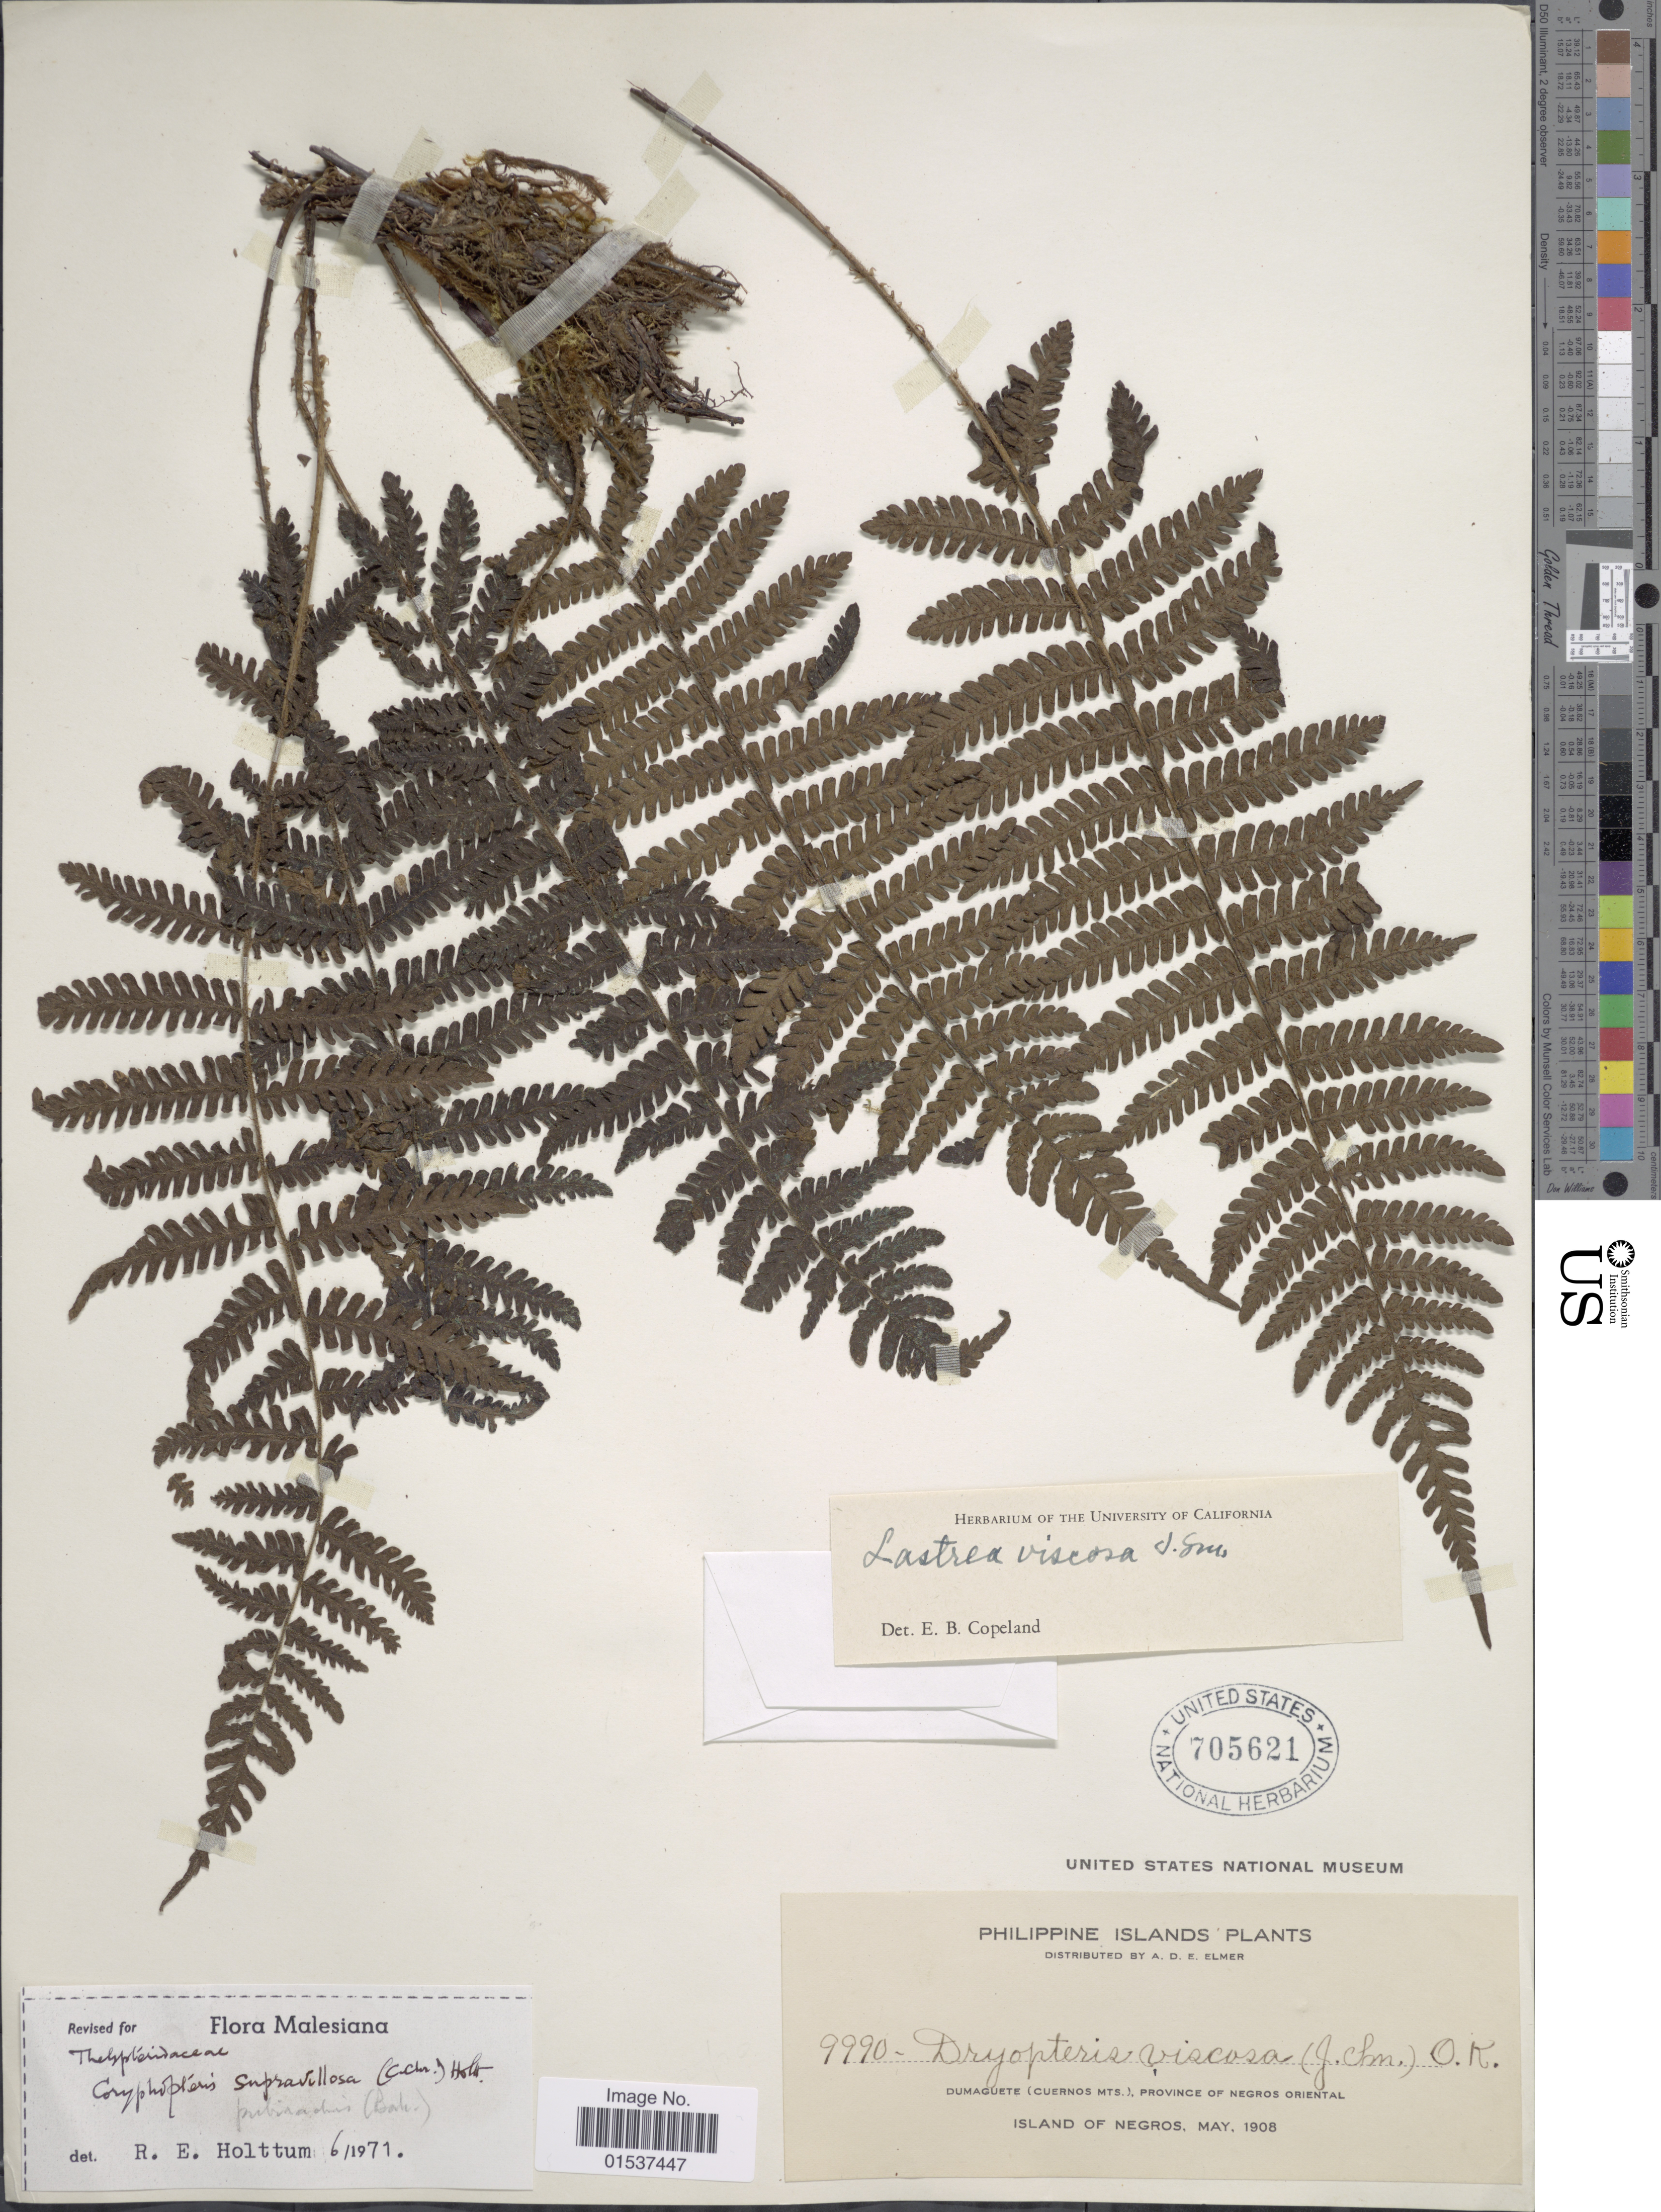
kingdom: Plantae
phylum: Tracheophyta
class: Polypodiopsida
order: Polypodiales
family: Thelypteridaceae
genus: Coryphopteris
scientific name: Coryphopteris pubirachis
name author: (Baker) Holttum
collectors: A. D. E. Elmer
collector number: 9990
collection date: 1908-05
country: Philippines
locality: Philippine Islands, Dumaguete (Cuernos Mts.), province of Negros Oriental. Island of Negros.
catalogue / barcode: US 705621